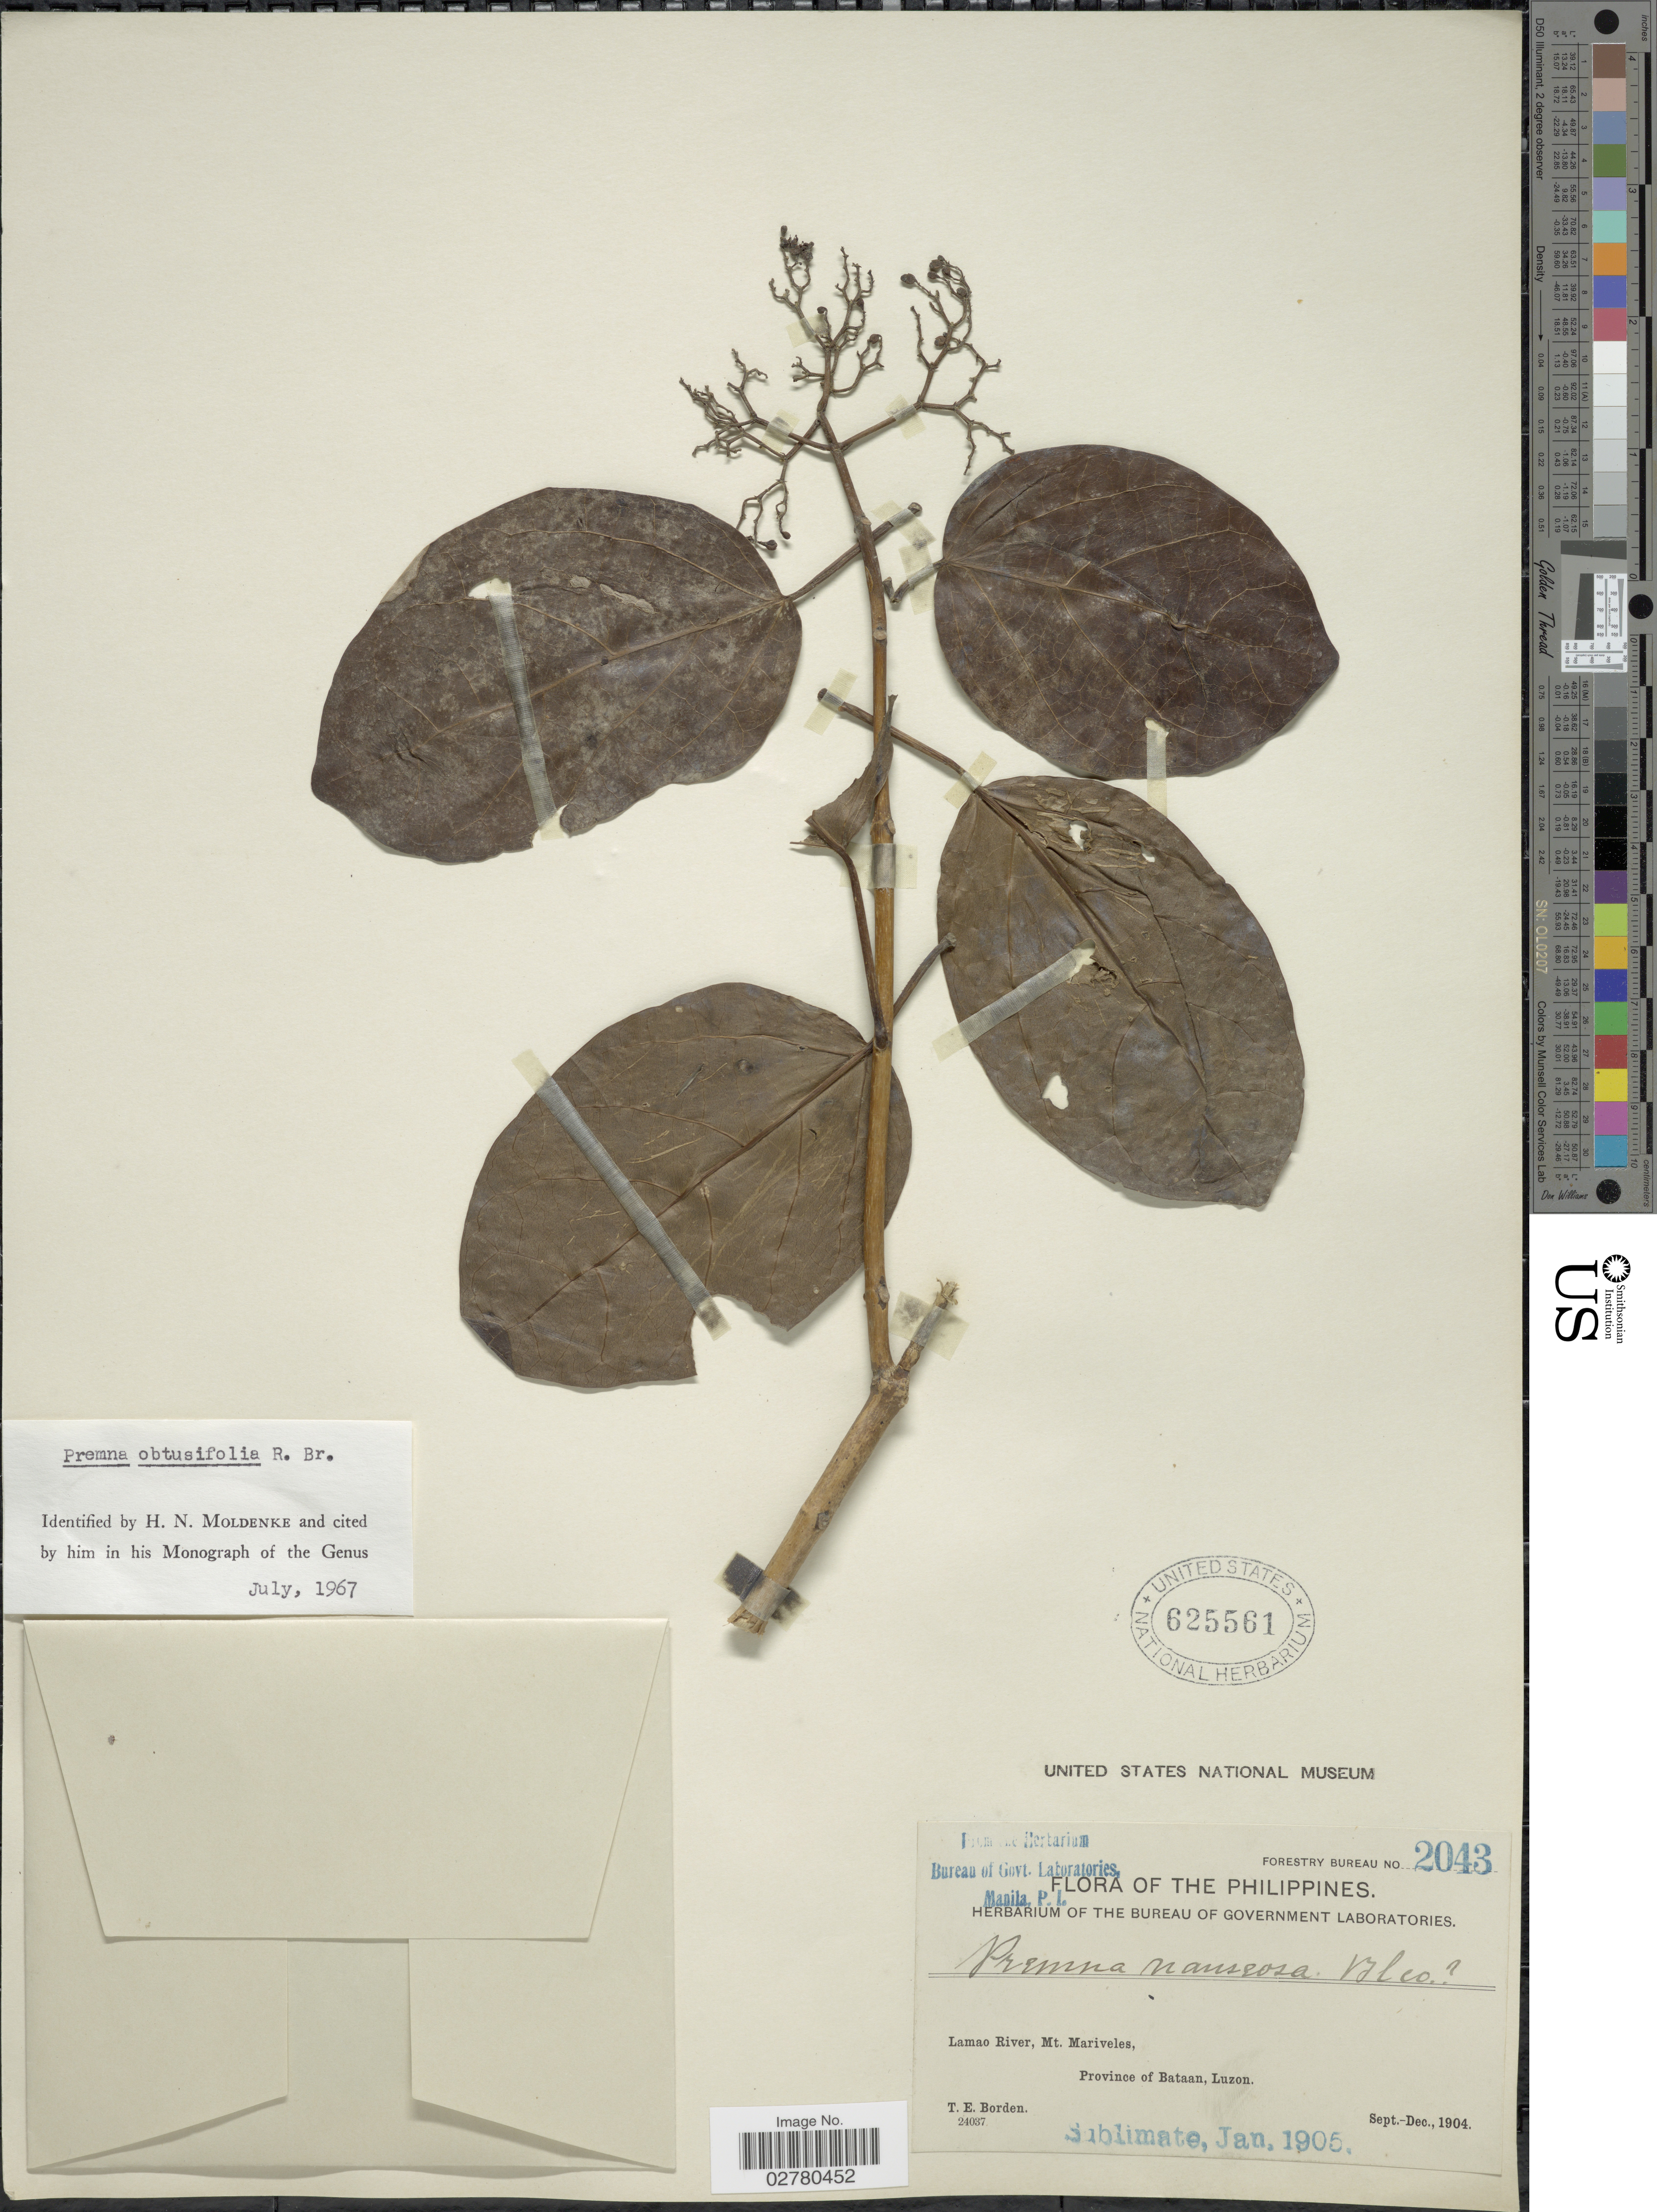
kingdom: Plantae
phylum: Tracheophyta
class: Magnoliopsida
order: Lamiales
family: Lamiaceae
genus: Premna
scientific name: Premna obtusifolia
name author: R. Br.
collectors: T. E. Borden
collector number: Forestry Bureau 2043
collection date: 1904-09/1904-12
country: Philippines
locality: Lamao River, Mt. Mariveles, Province of Bataan, Luzon.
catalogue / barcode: US 625561